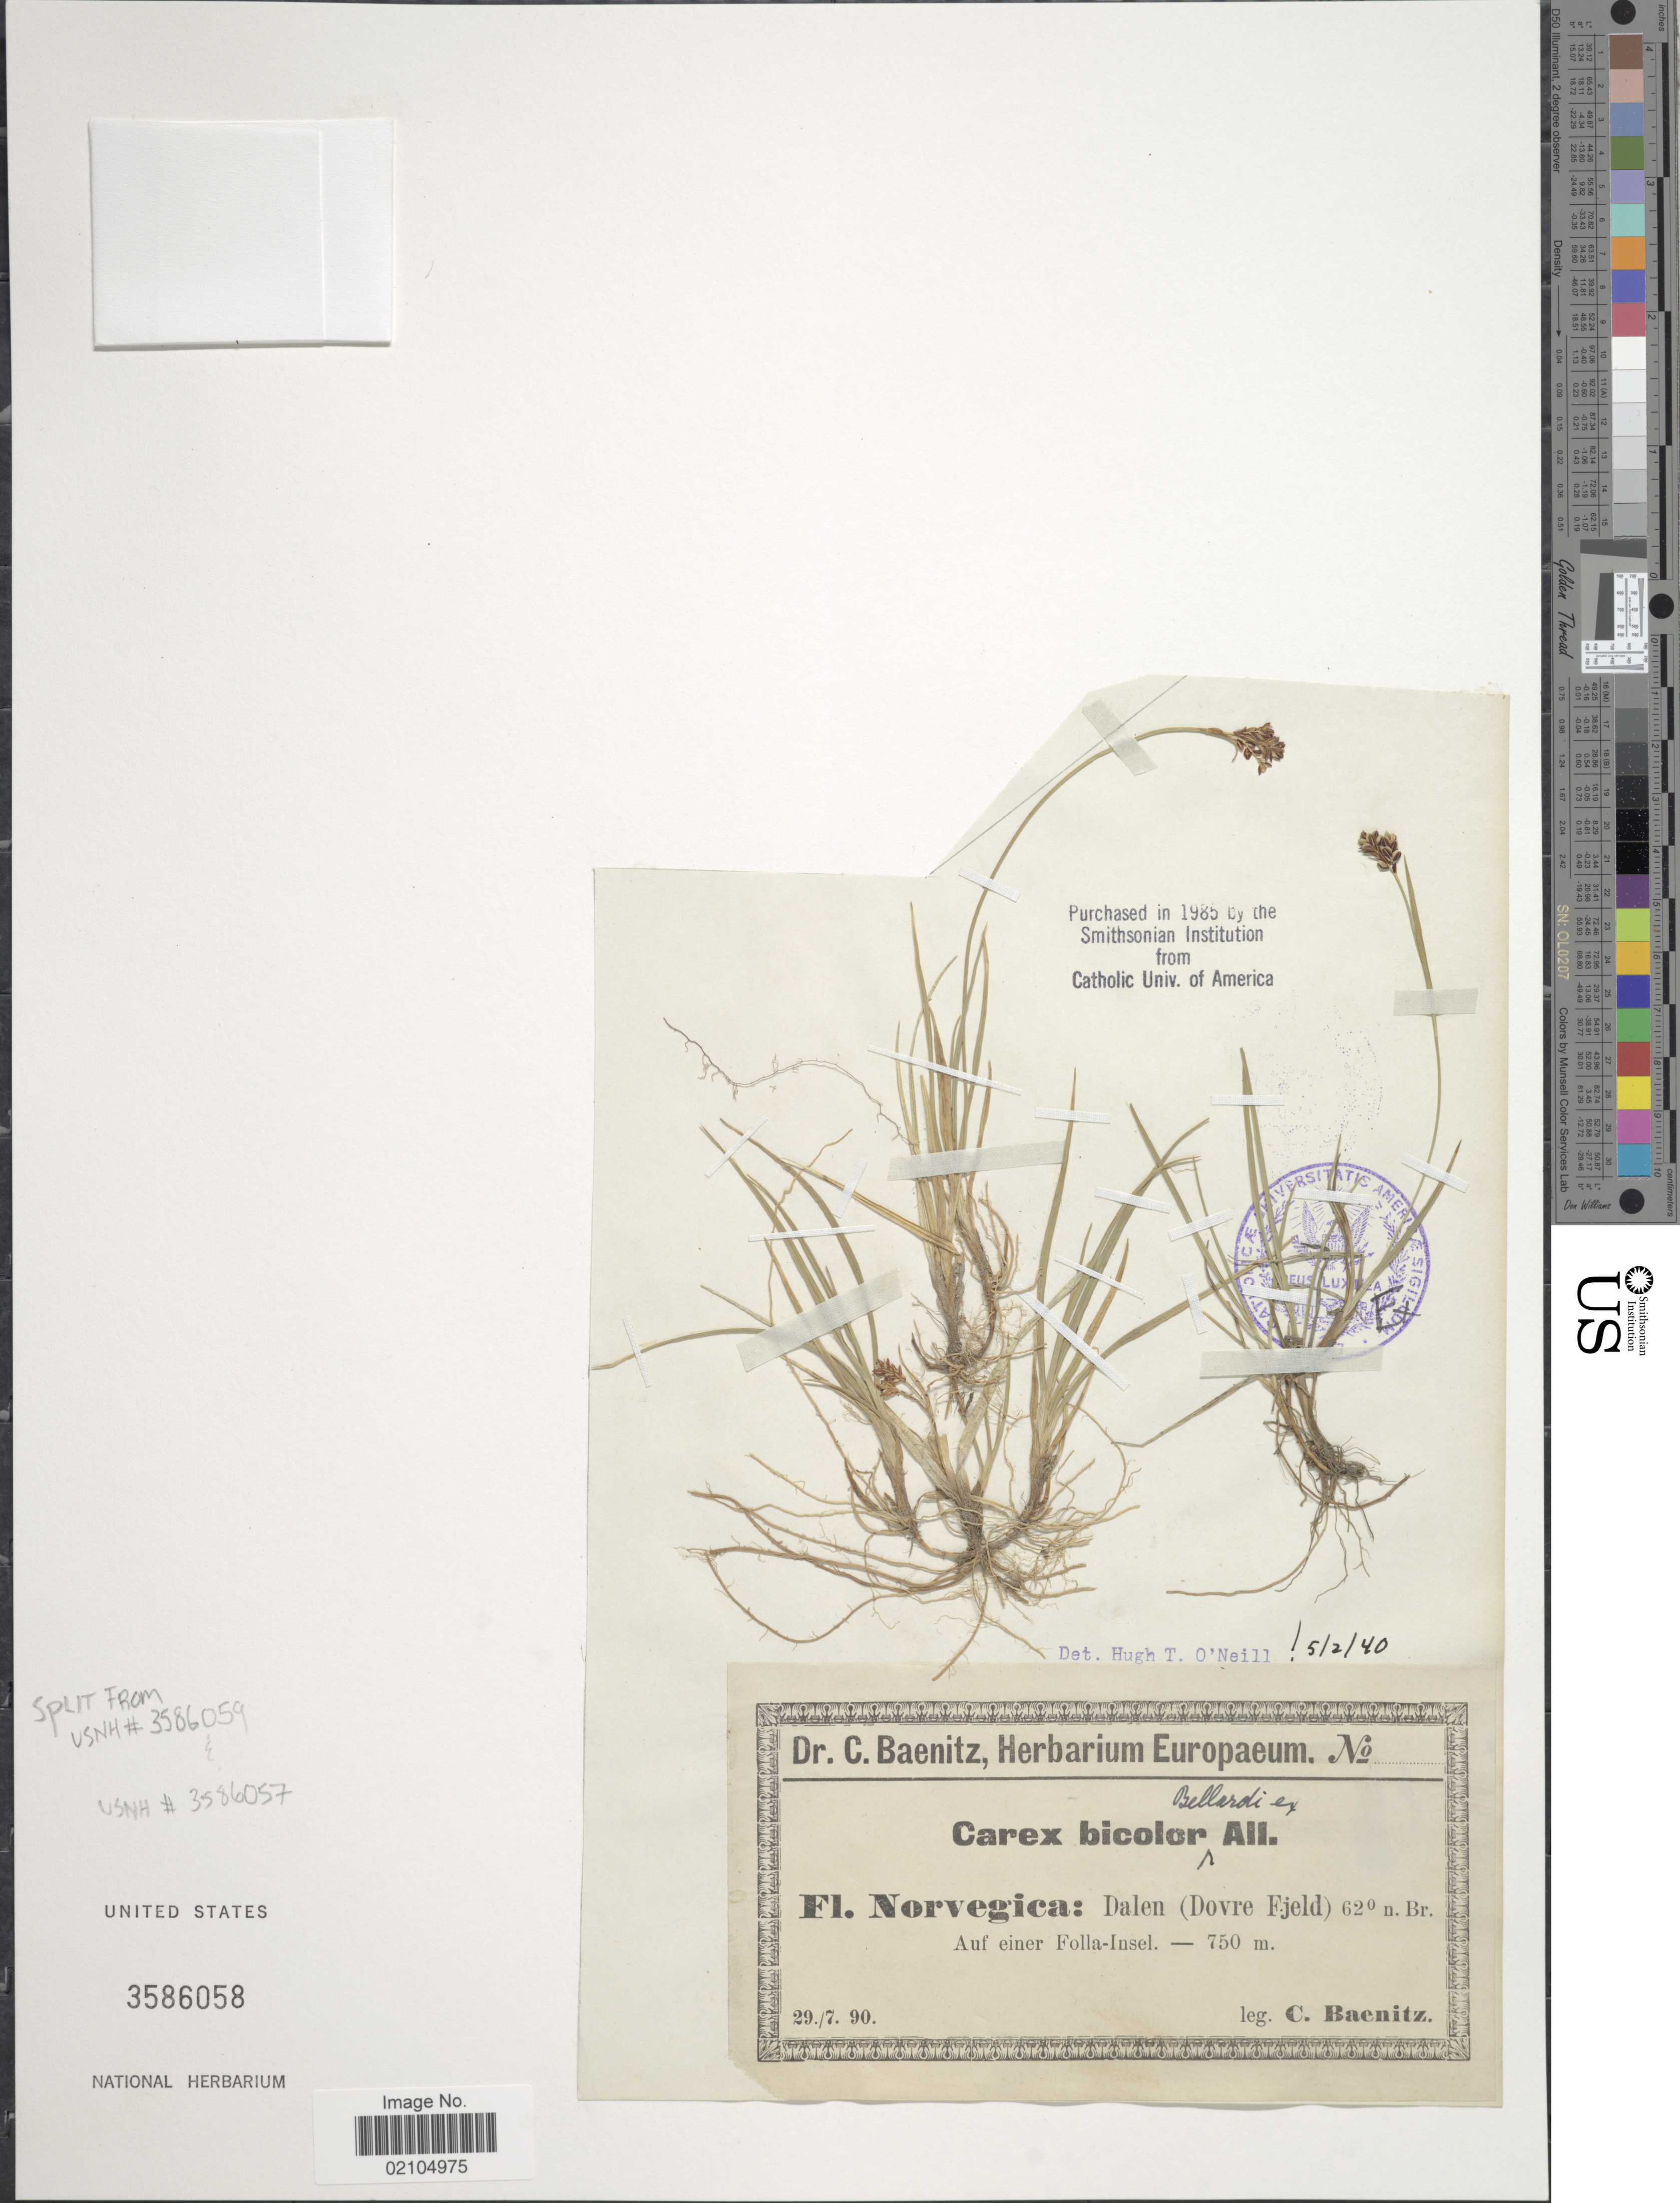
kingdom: Plantae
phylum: Tracheophyta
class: Liliopsida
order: Poales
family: Cyperaceae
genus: Carex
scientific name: Carex bicolor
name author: Bellardi ex All.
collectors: C. G. Baenitz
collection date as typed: Transcribed d/m/y: 29/7/90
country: Norway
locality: Fl. Norvegica: Dalen (Dovre Fjeld) . auf einer Folla-Insel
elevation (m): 750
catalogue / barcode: US 3586058